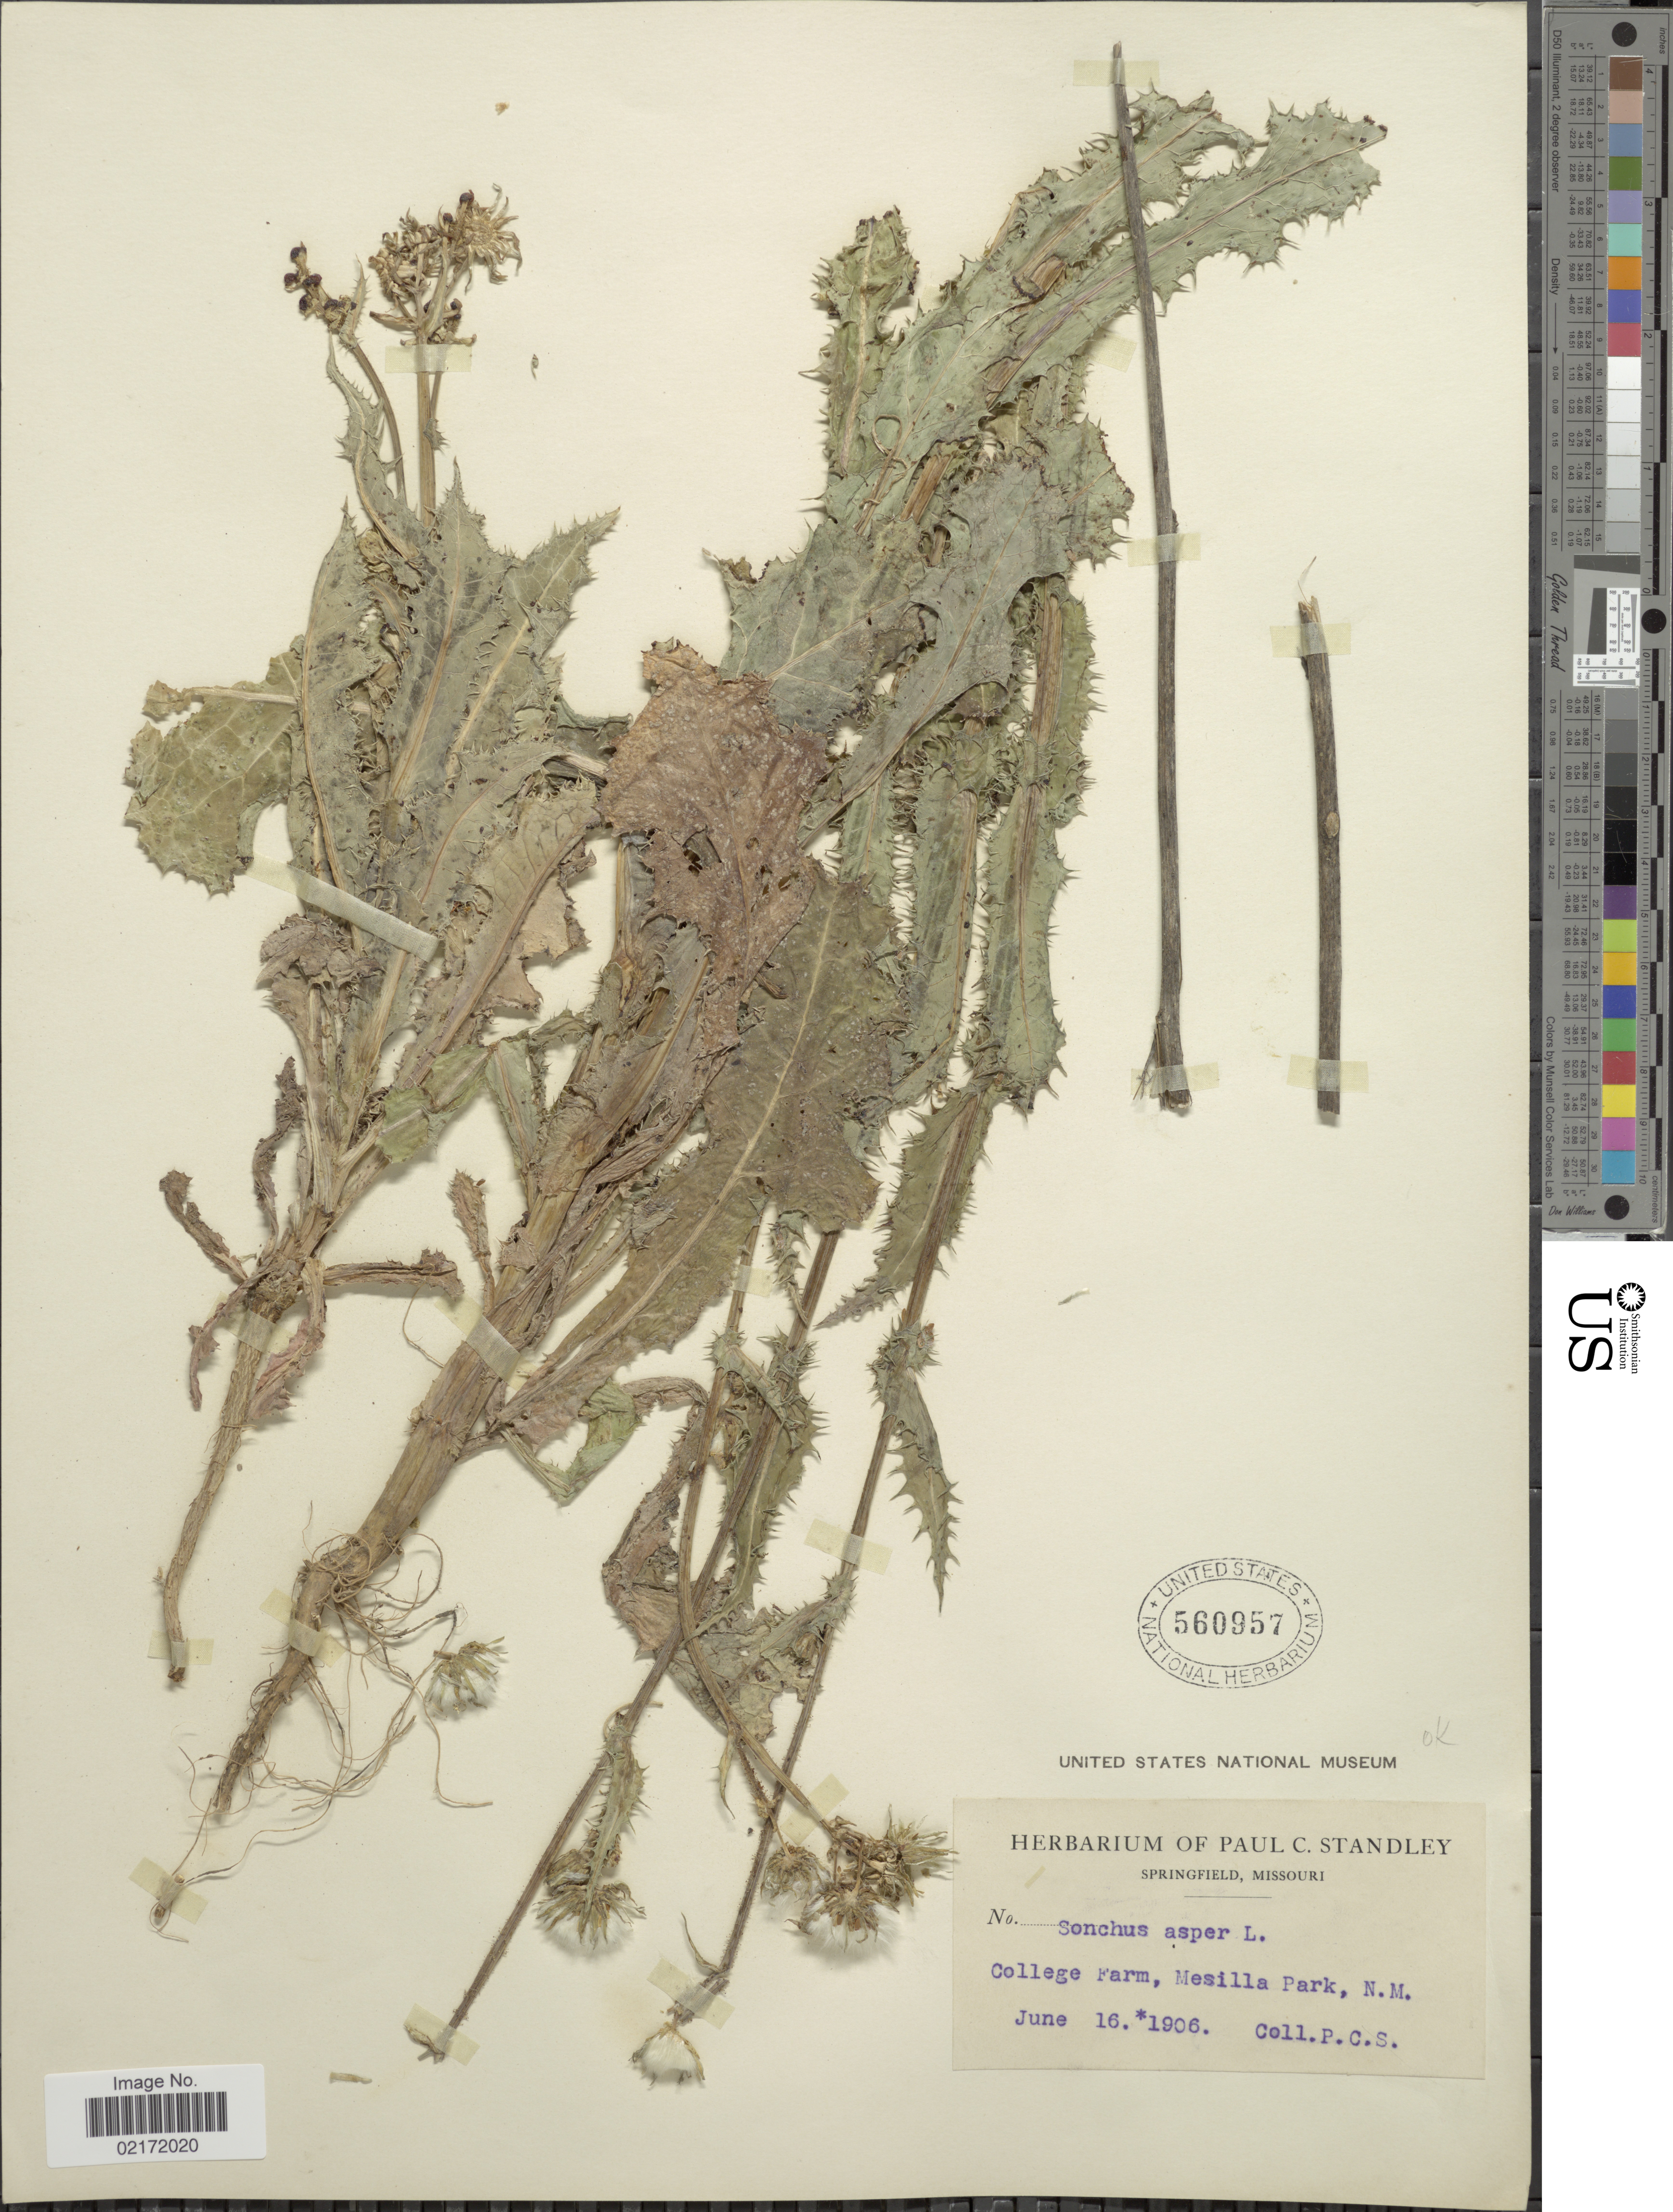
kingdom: Plantae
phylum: Tracheophyta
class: Magnoliopsida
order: Asterales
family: Asteraceae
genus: Sonchus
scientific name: Sonchus asper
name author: (L.) Hill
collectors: P. C. Standley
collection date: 1906-06-16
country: United States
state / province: New Mexico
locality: College Farm, Mesilla Park, N.M.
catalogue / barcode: US 560957